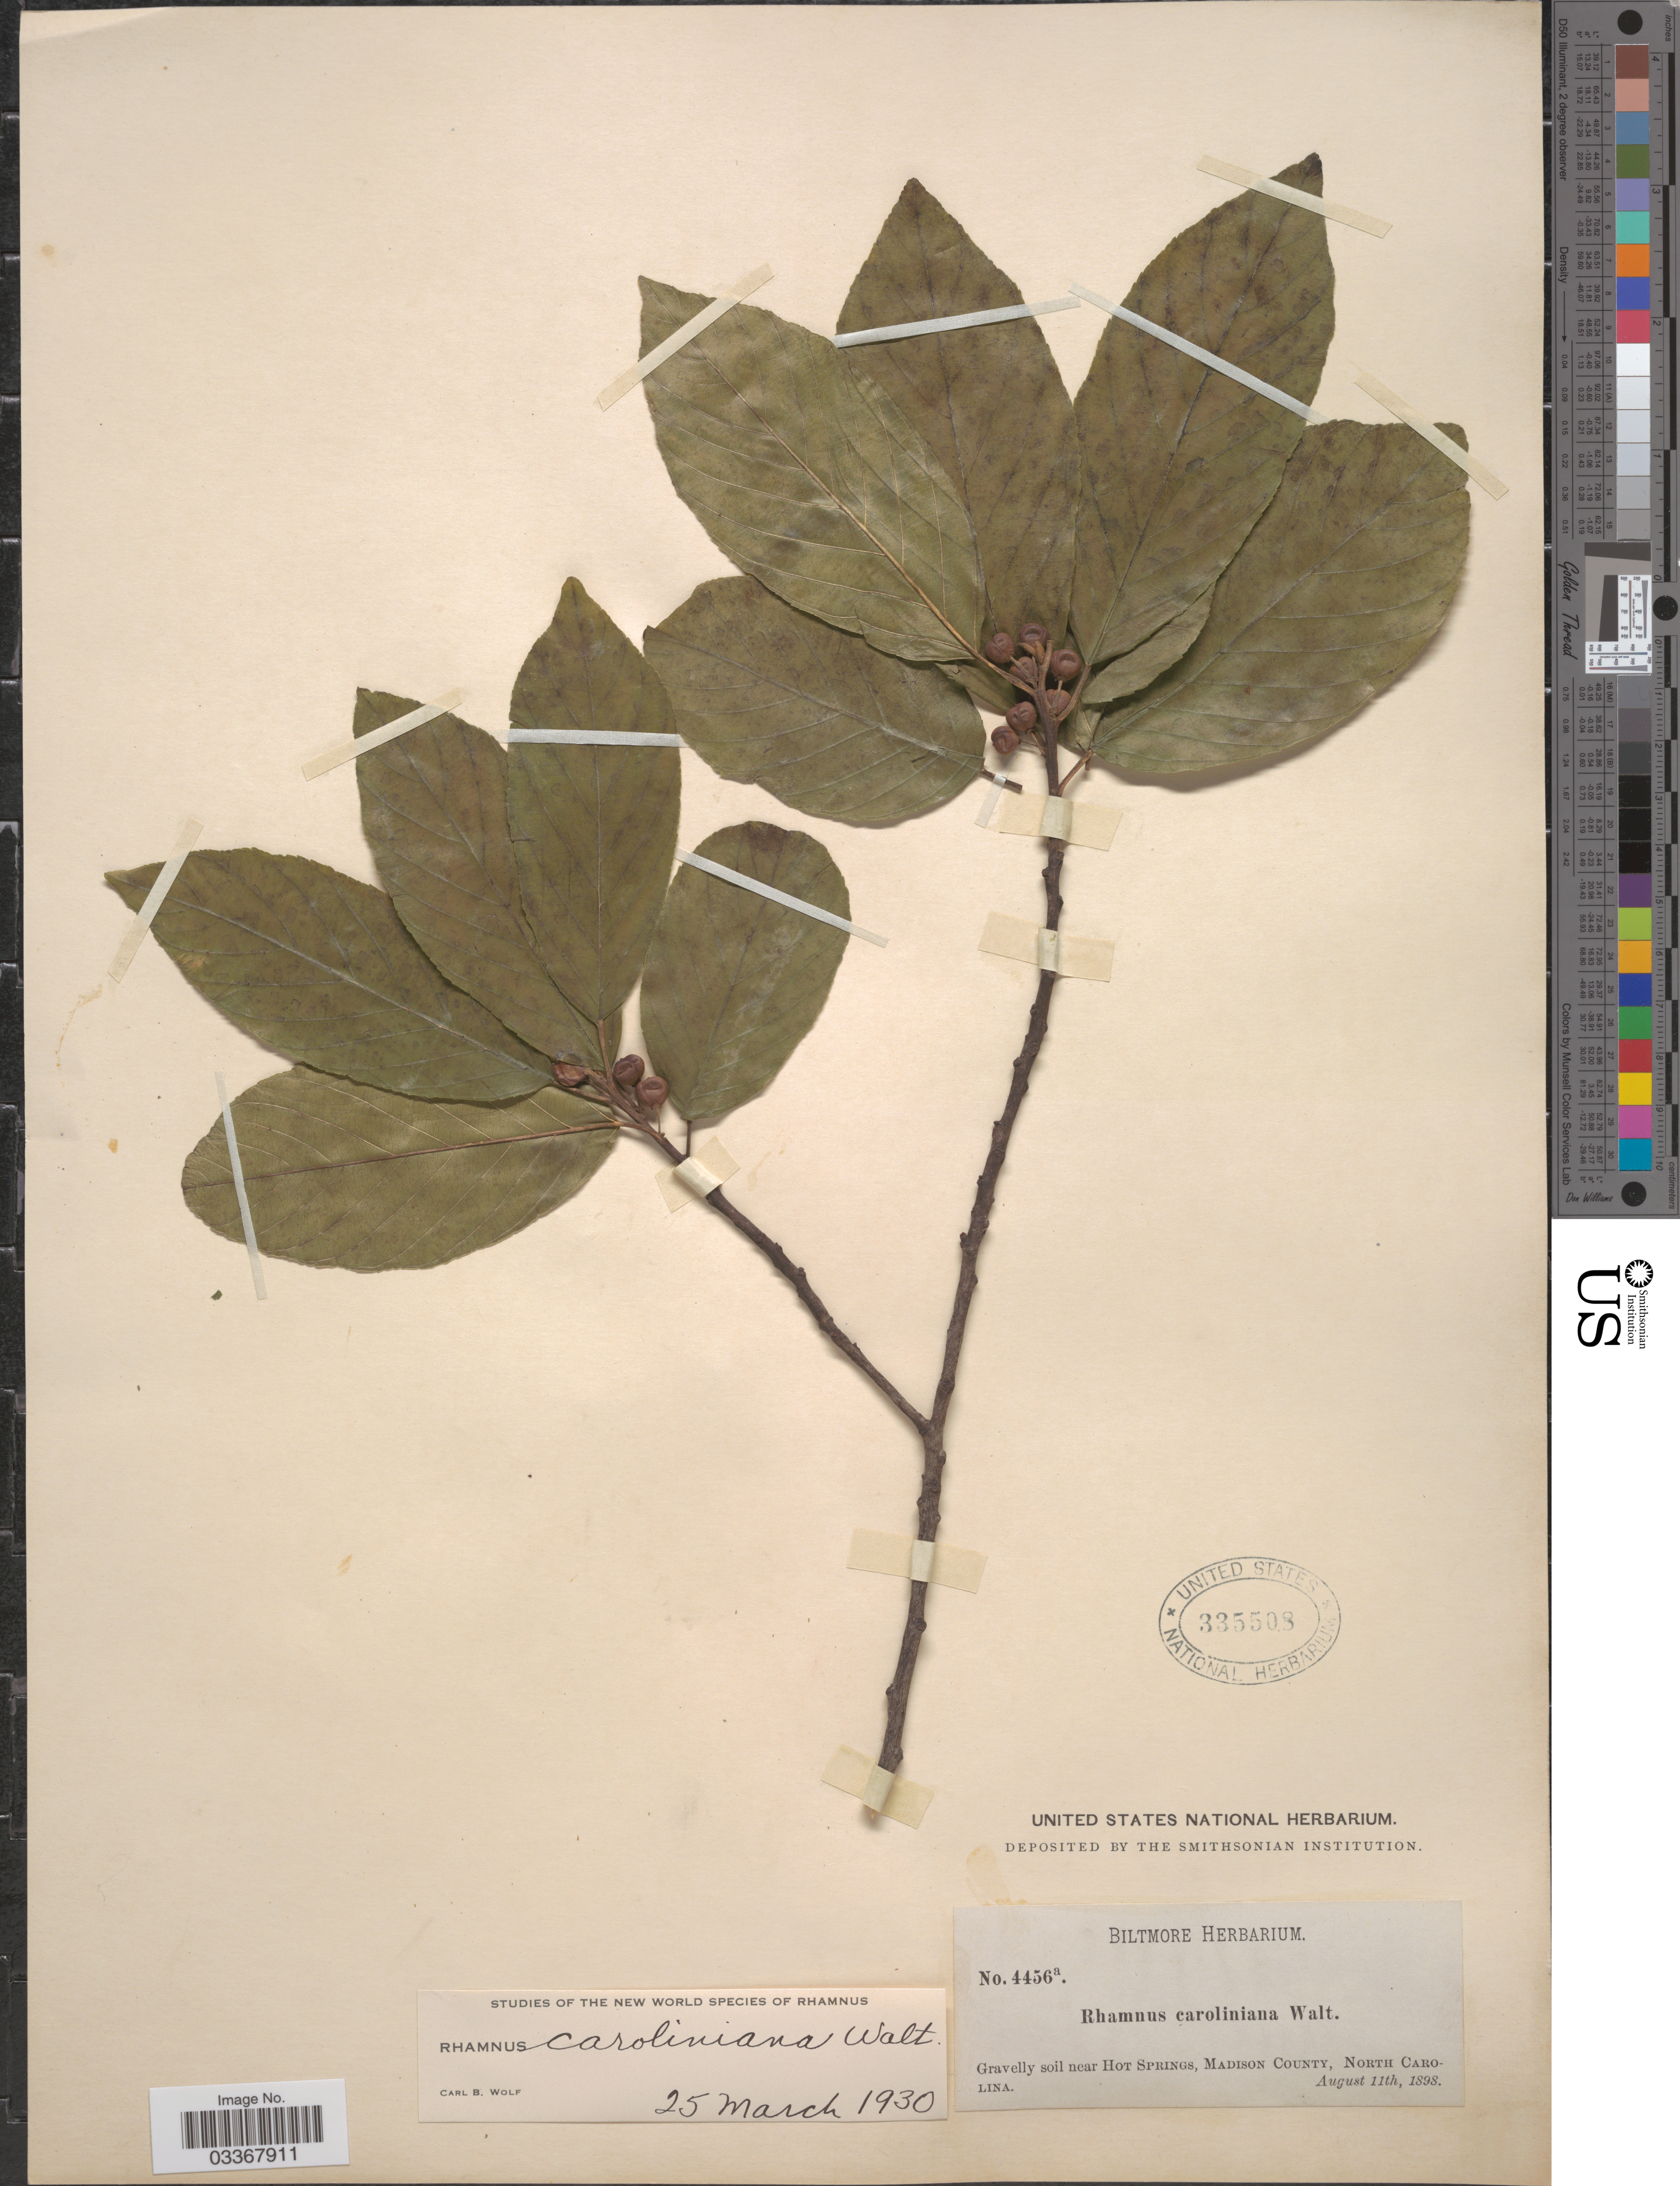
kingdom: Plantae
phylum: Tracheophyta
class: Magnoliopsida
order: Rosales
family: Rhamnaceae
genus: Frangula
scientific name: Frangula caroliniana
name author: (Walter) A. Gray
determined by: Strong, Mark T., (BOT), Smithsonian Institution - National Museum of Natural History (UNITED STATES)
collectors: ex herb. Biltmore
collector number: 4456a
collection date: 1898-08-11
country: United States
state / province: North Carolina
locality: Gravelly soil near Hot Springs, Madison County.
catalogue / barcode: US 335508